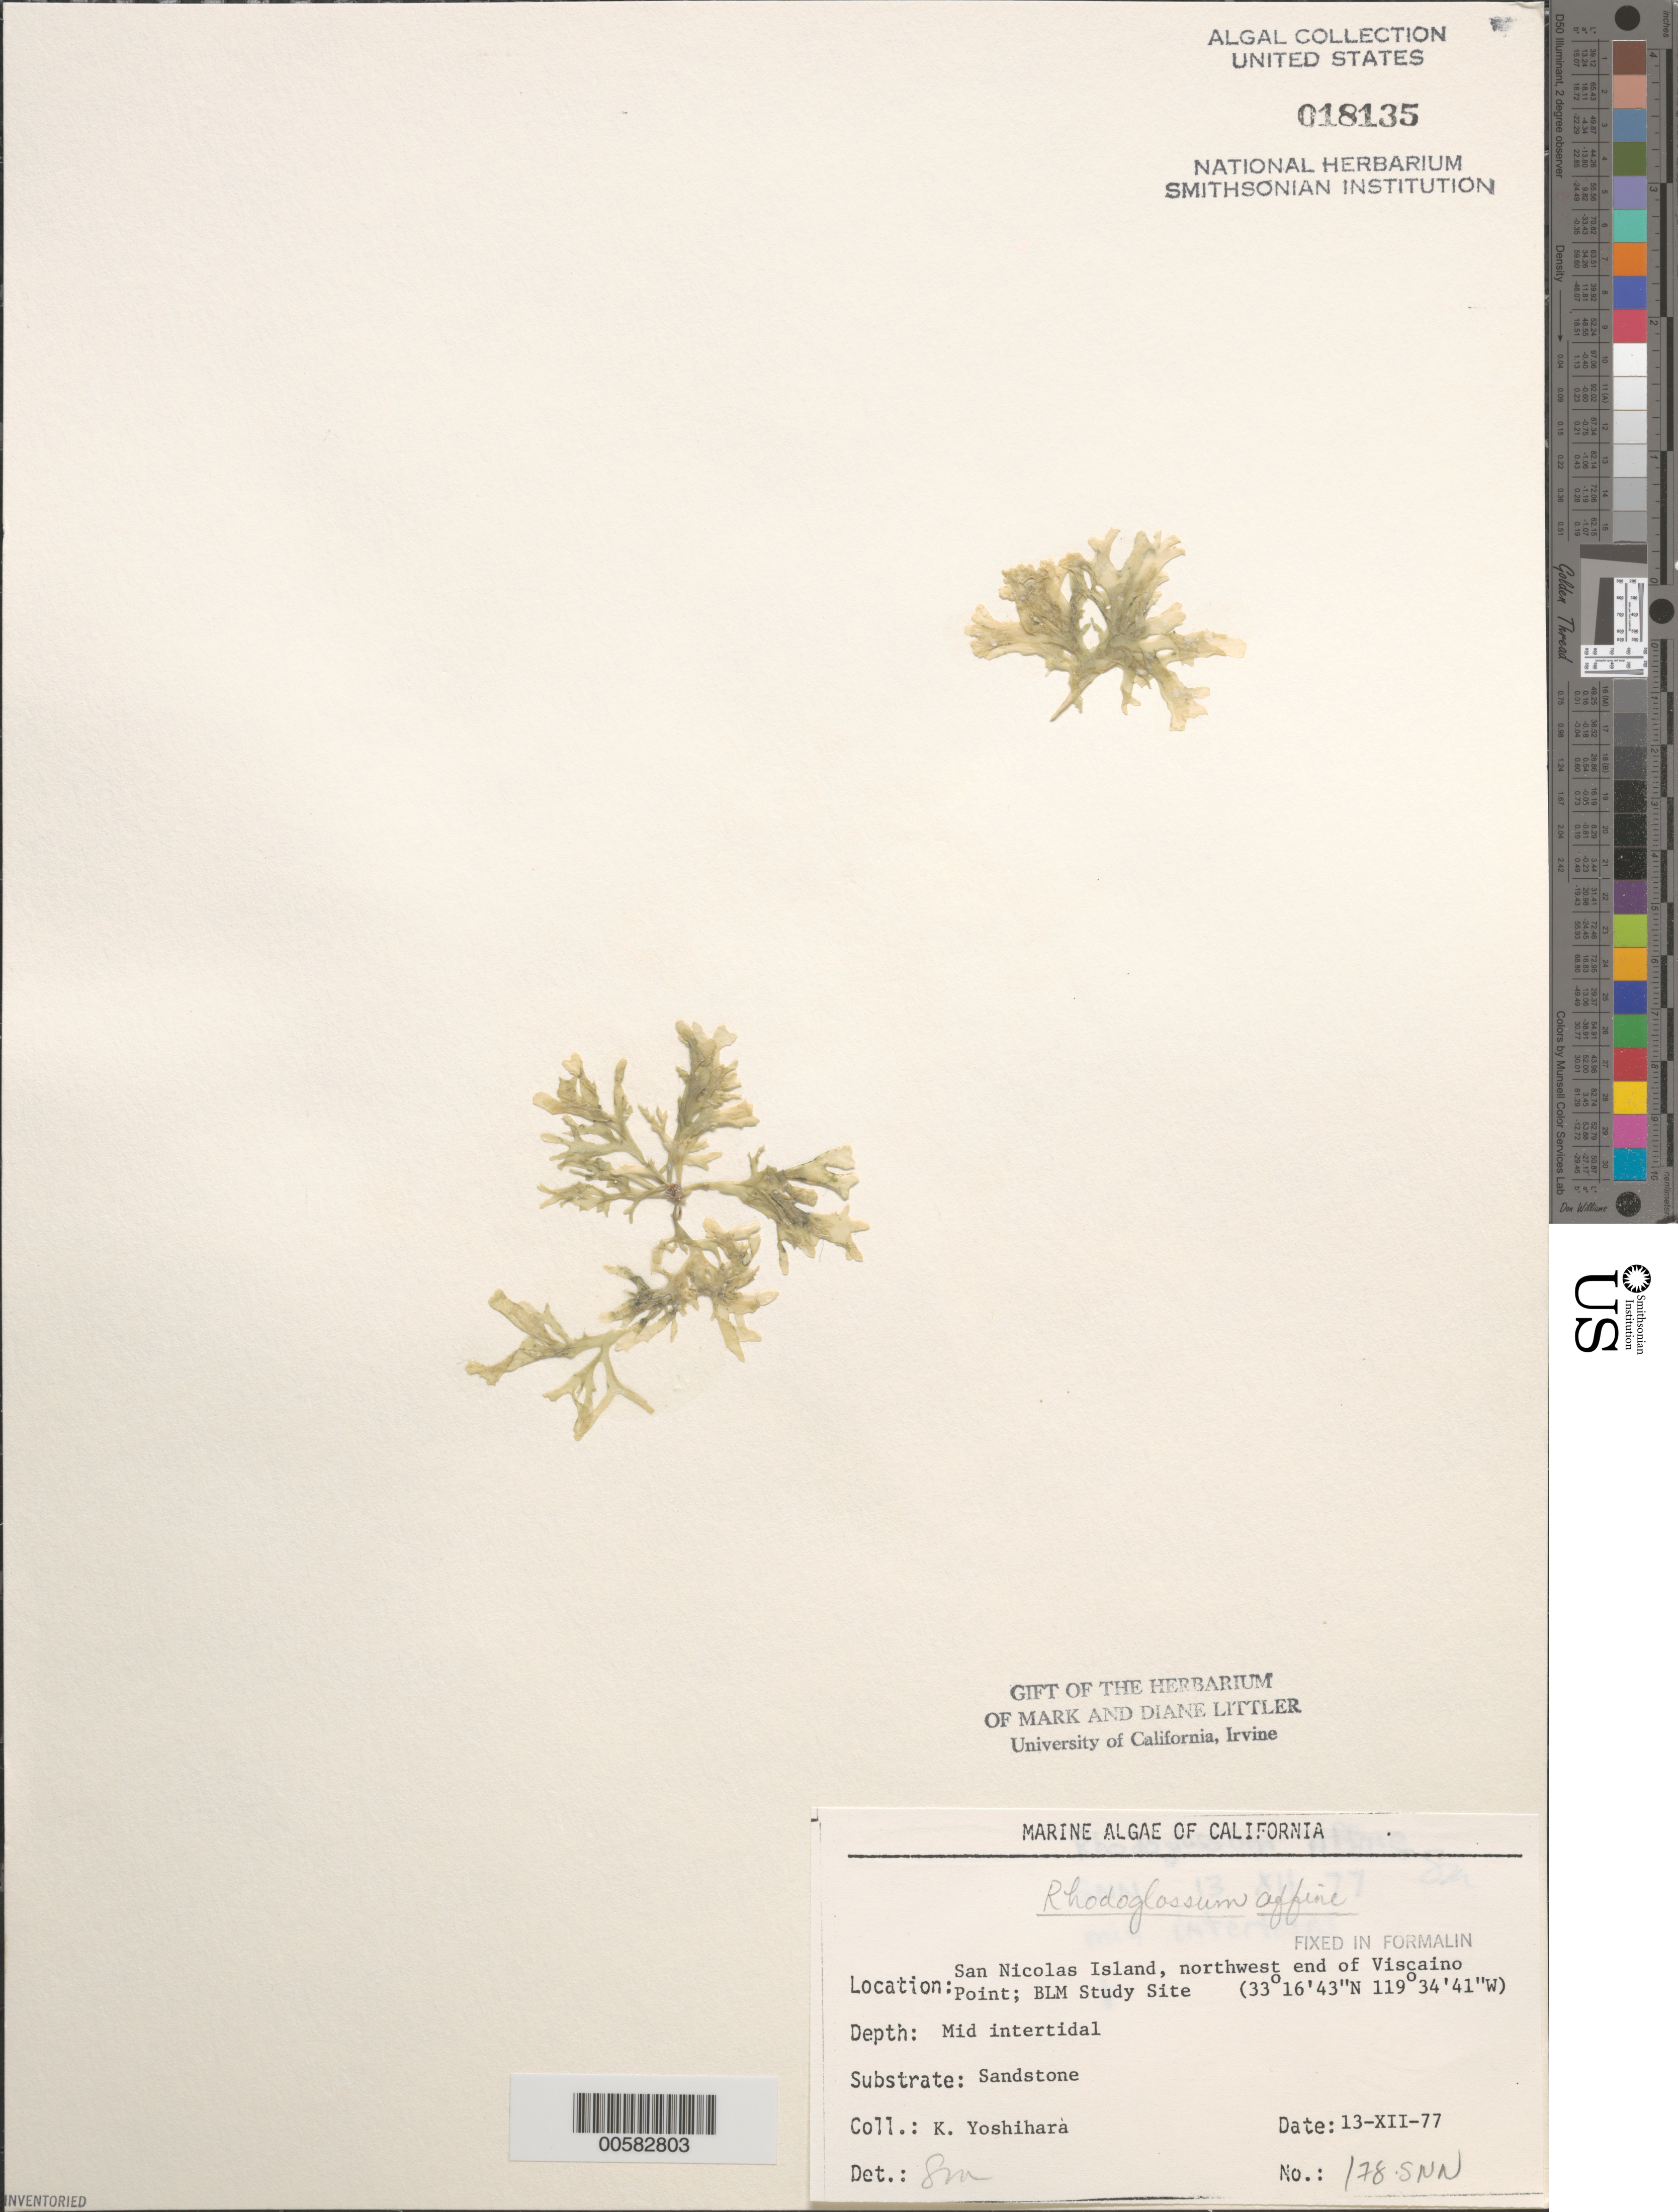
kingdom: Plantae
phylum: Rhodophyta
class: Florideophyceae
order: Gigartinales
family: Gigartinaceae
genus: Mazzaella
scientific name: Mazzaella affinis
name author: (Harvey) Fredericq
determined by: Algae name updating Project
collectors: K. Yoshihara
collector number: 178-snn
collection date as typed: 13 Dec 1977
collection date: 1977-12-13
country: United States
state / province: California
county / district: Ventura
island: San Nicolas Island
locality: Viscaino Point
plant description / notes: BLM-SOCALBIGHT Rocky Intertidal Survey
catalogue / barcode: US 18135